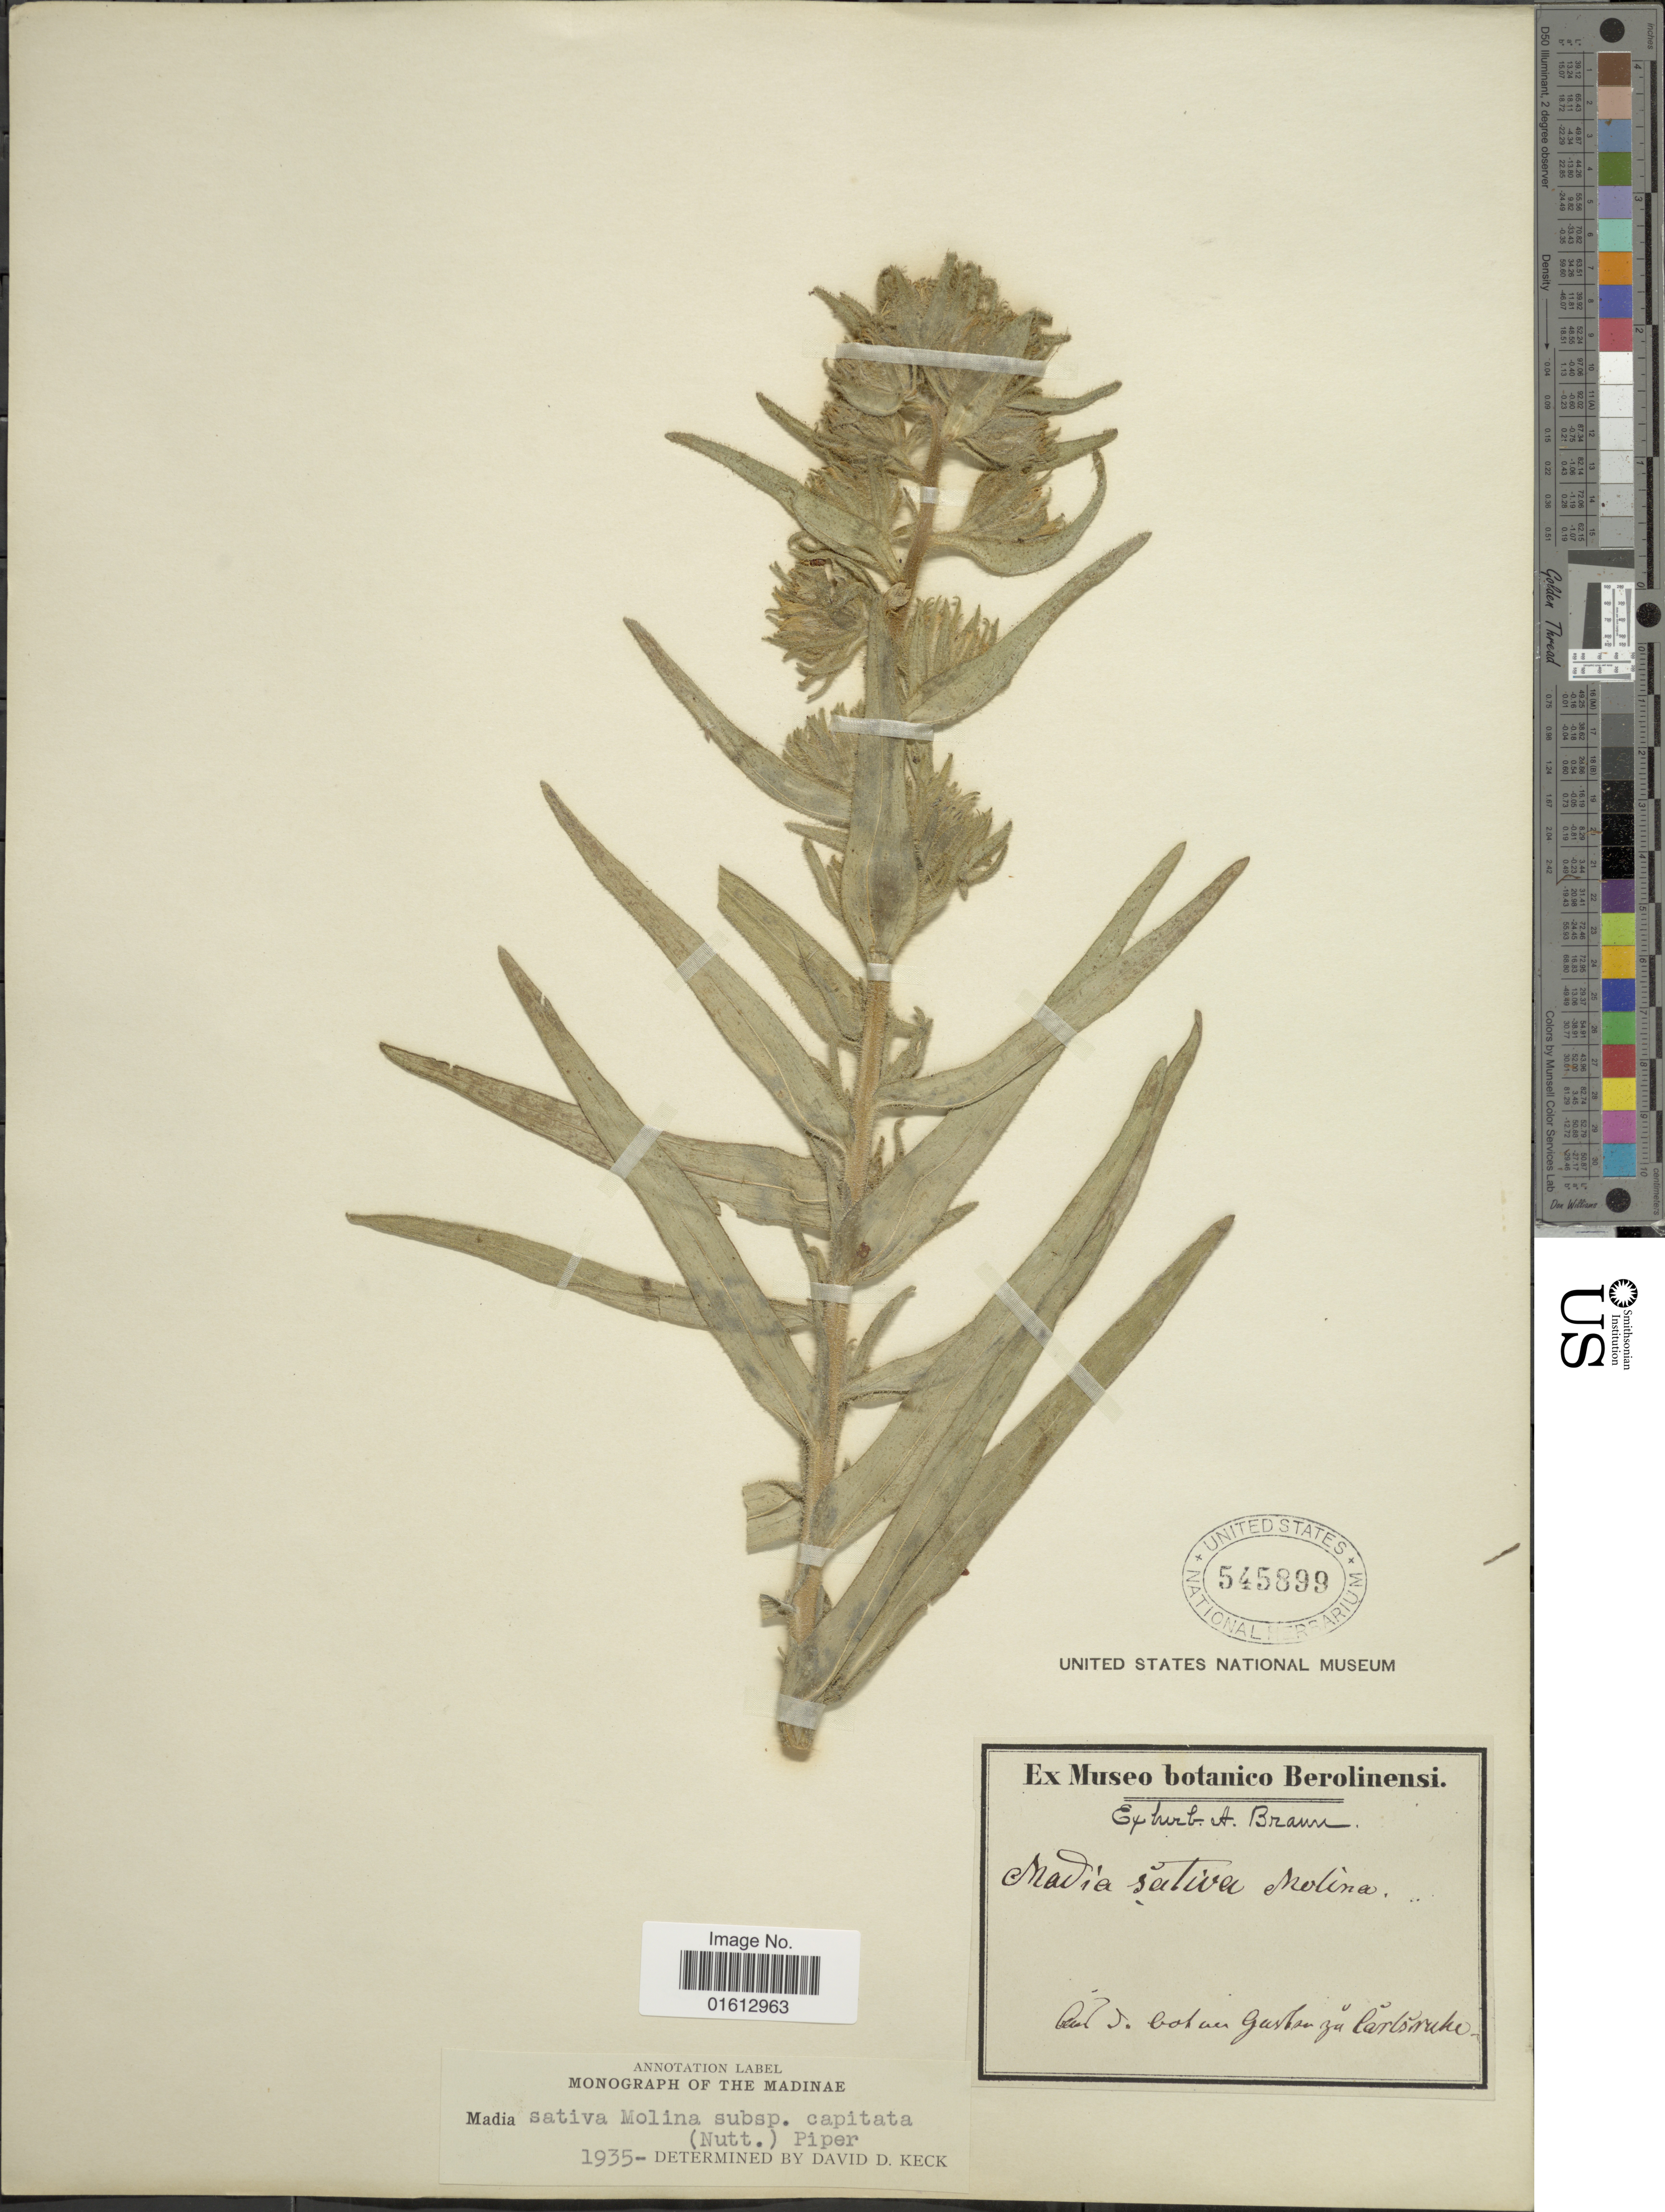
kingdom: Plantae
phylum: Tracheophyta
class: Magnoliopsida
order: Asterales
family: Asteraceae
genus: Madia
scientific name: Madia sativa subsp. capitata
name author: (Nutt.) Piper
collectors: ex herb. A. Braun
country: Germany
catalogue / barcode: US 545899